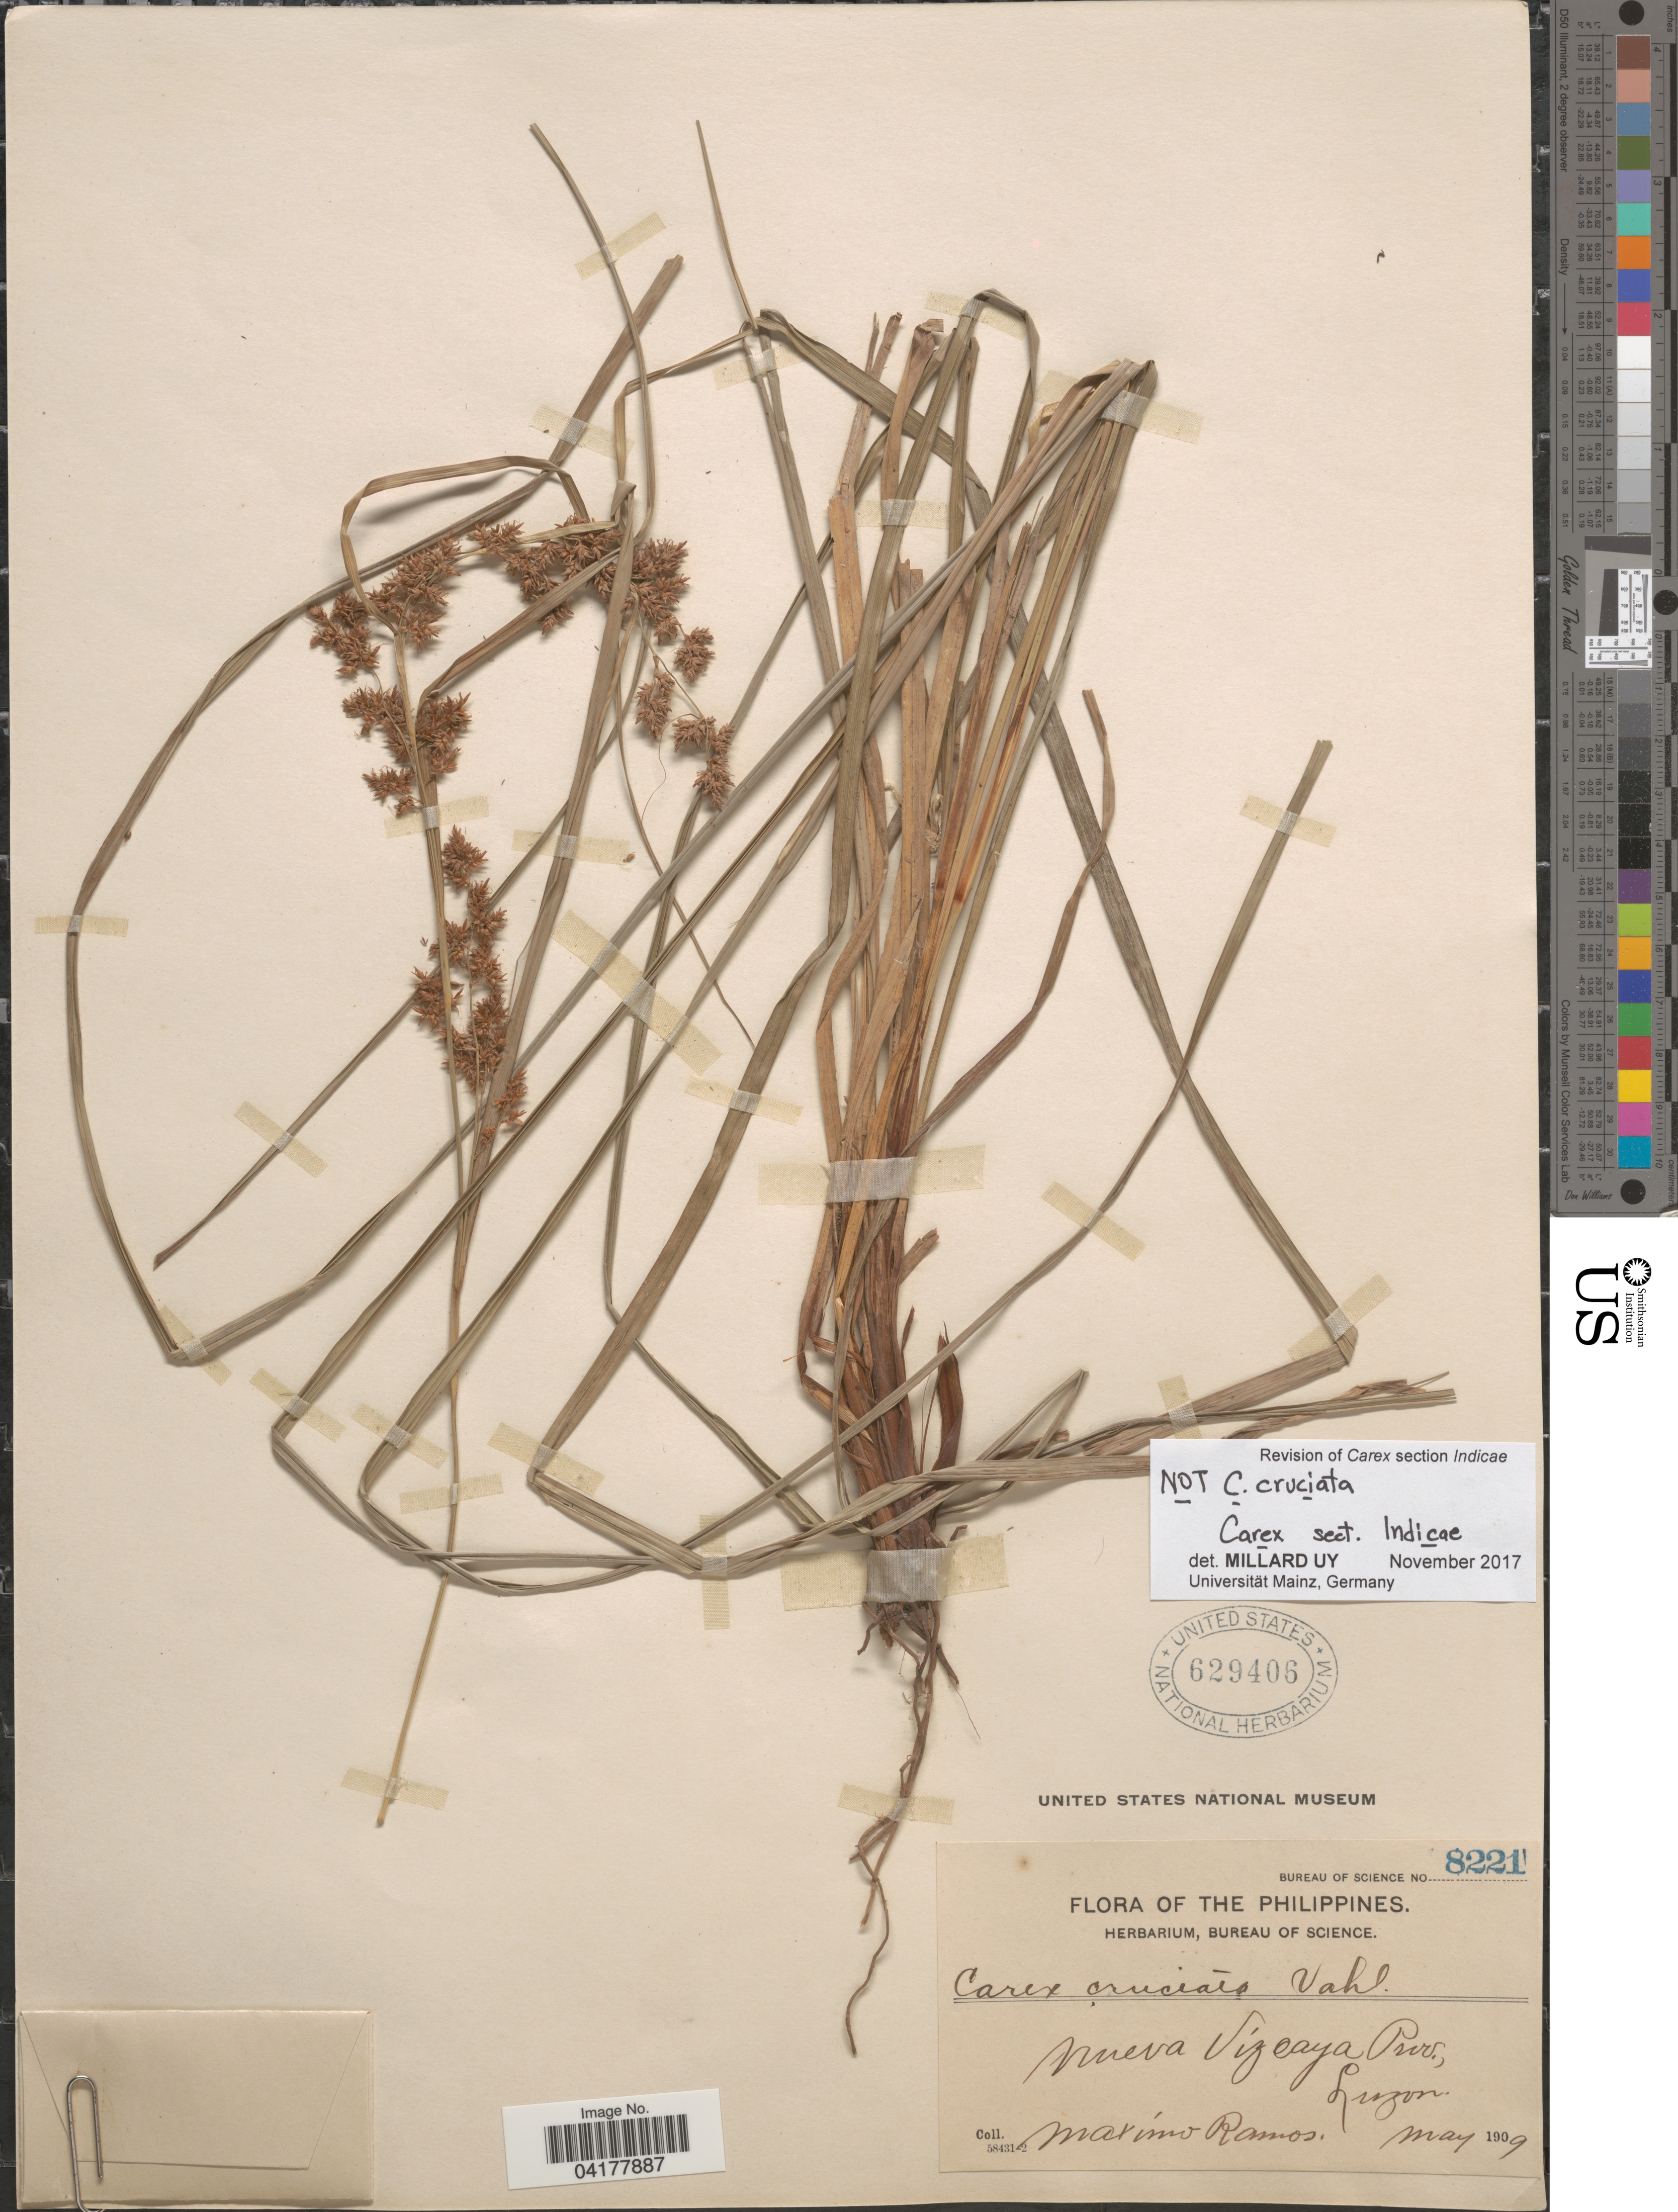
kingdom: Plantae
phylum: Tracheophyta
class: Liliopsida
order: Poales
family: Cyperaceae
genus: Carex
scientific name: Carex sp.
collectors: M. Ramos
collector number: Bureau of Science 8221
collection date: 1909-05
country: Philippines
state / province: Cagayan Valley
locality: Nueva Vizcaya Prov., Luzon.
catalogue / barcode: US 629406